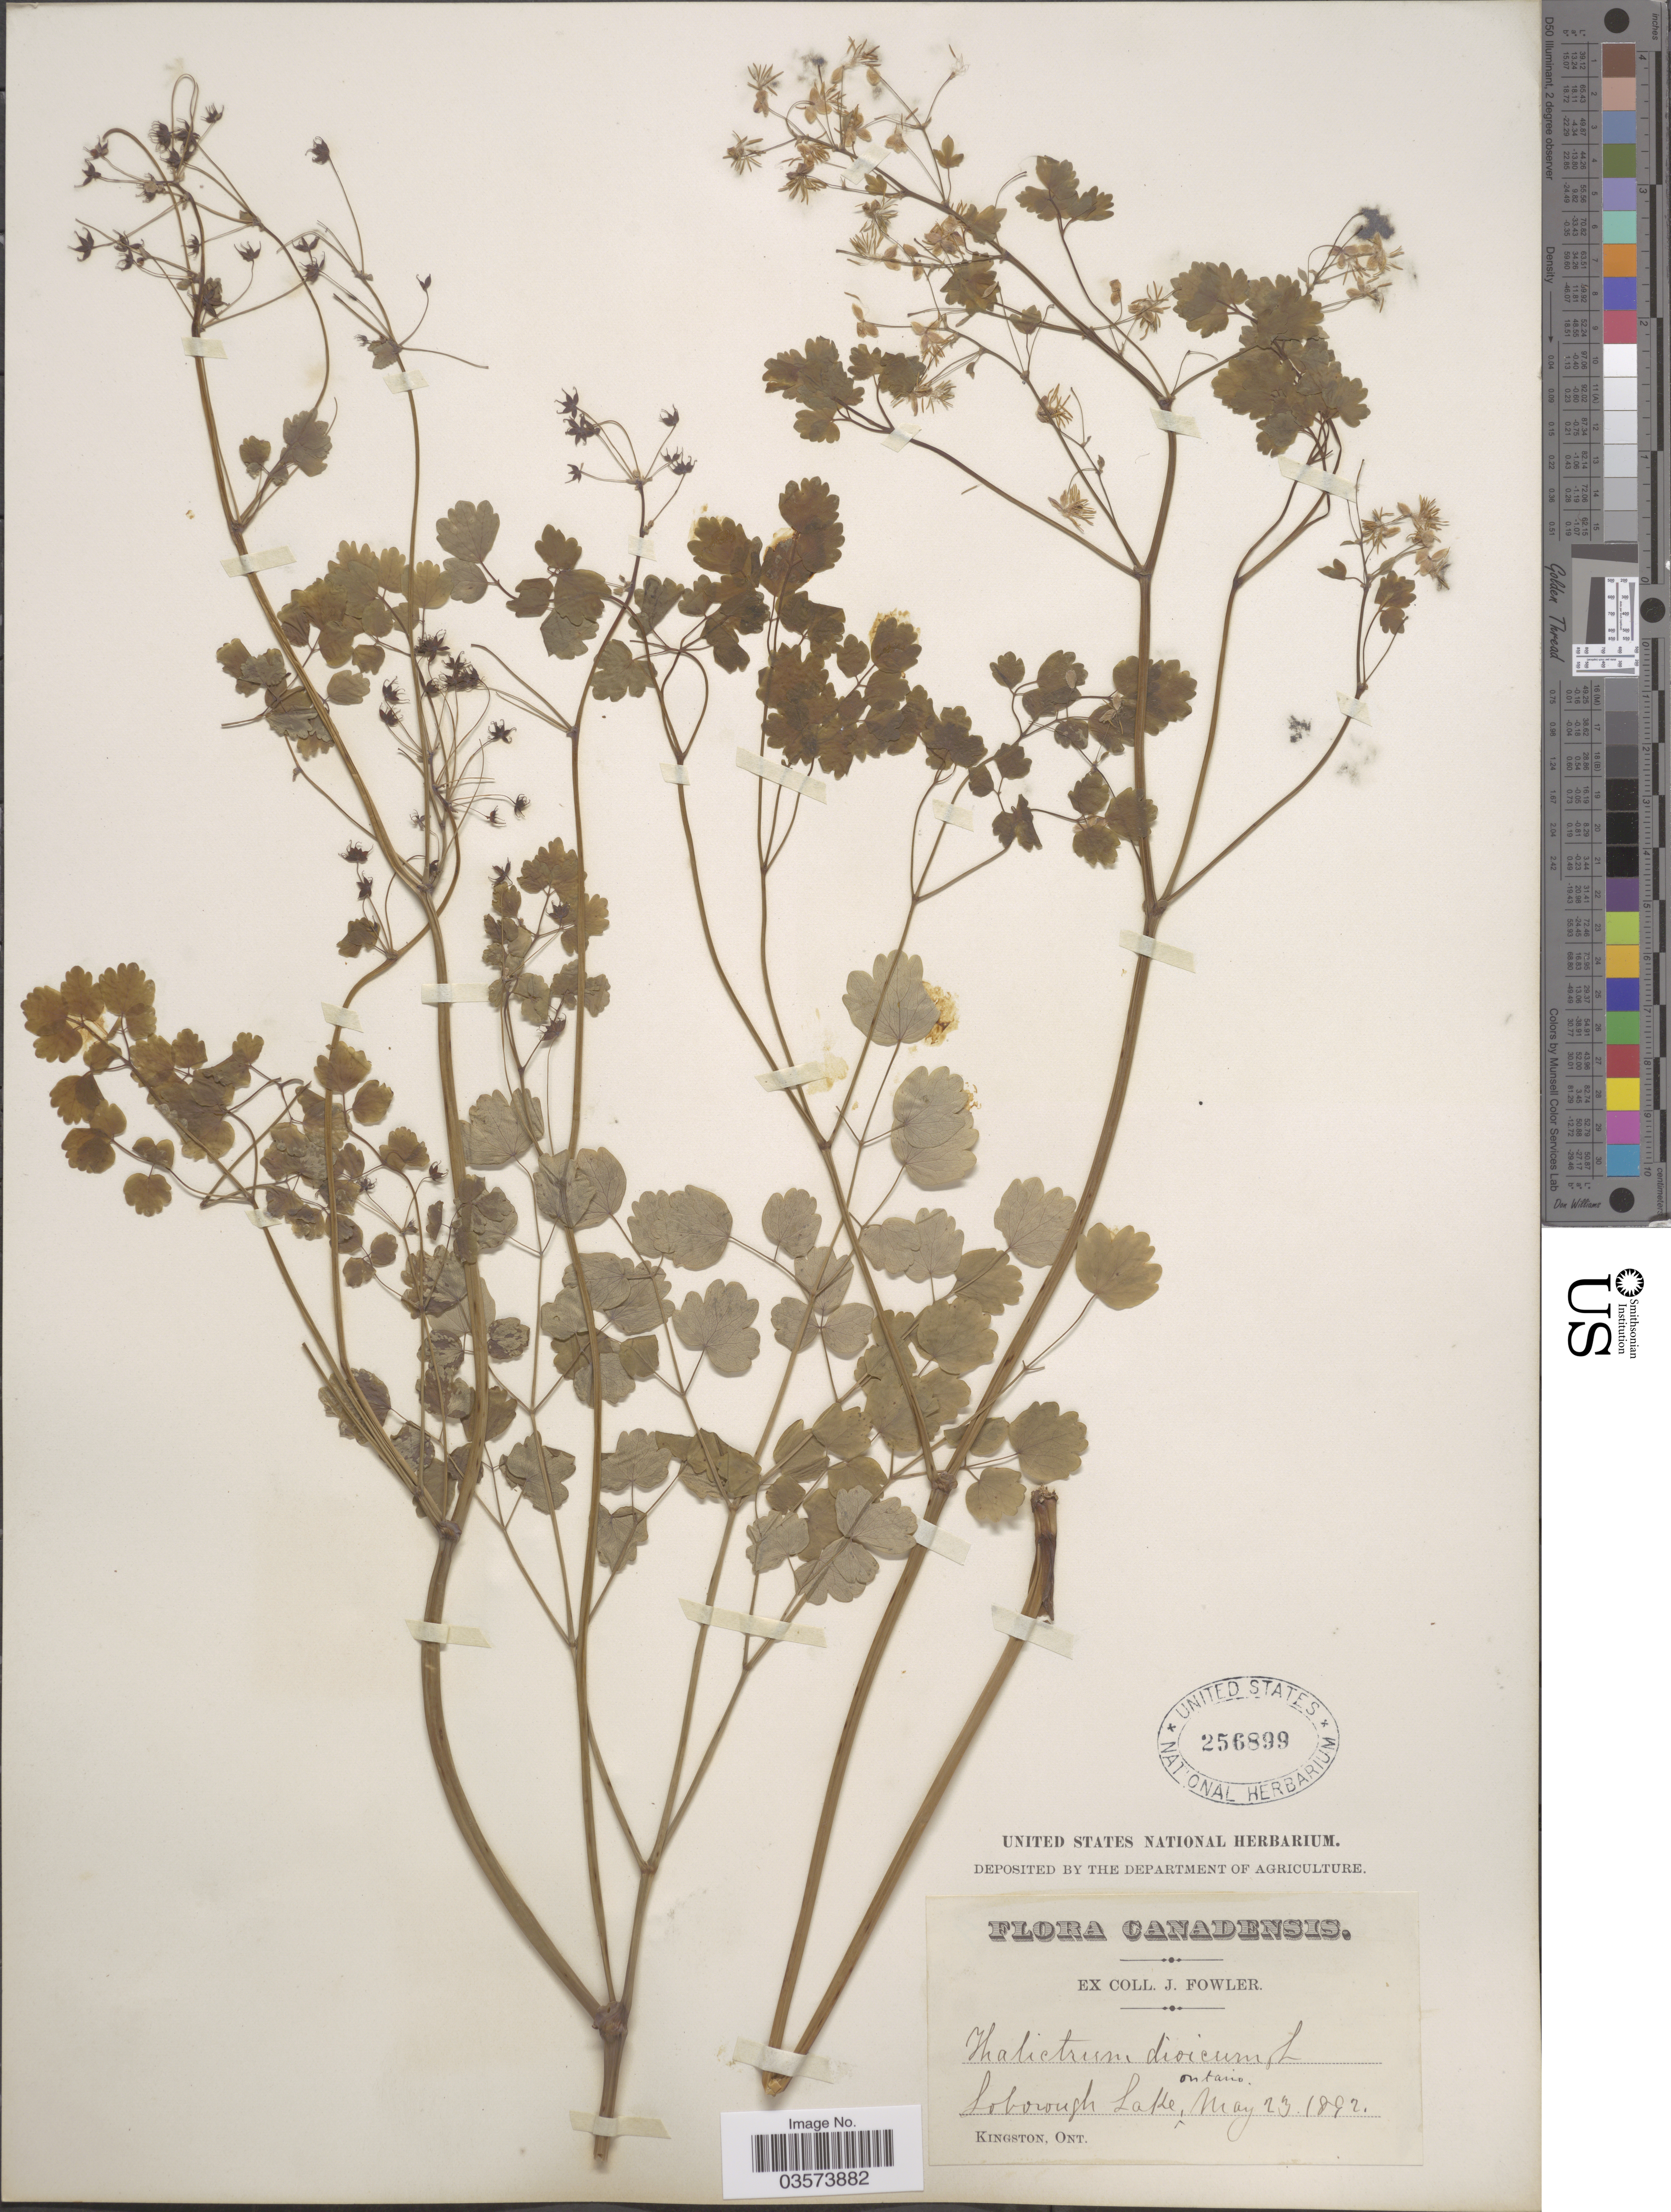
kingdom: Plantae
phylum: Tracheophyta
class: Magnoliopsida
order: Ranunculales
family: Ranunculaceae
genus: Thalictrum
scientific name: Thalictrum dioicum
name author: L.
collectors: J. Fowler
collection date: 1892-05-29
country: Canada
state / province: Ontario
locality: Loborough Lake.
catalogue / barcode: US 256899